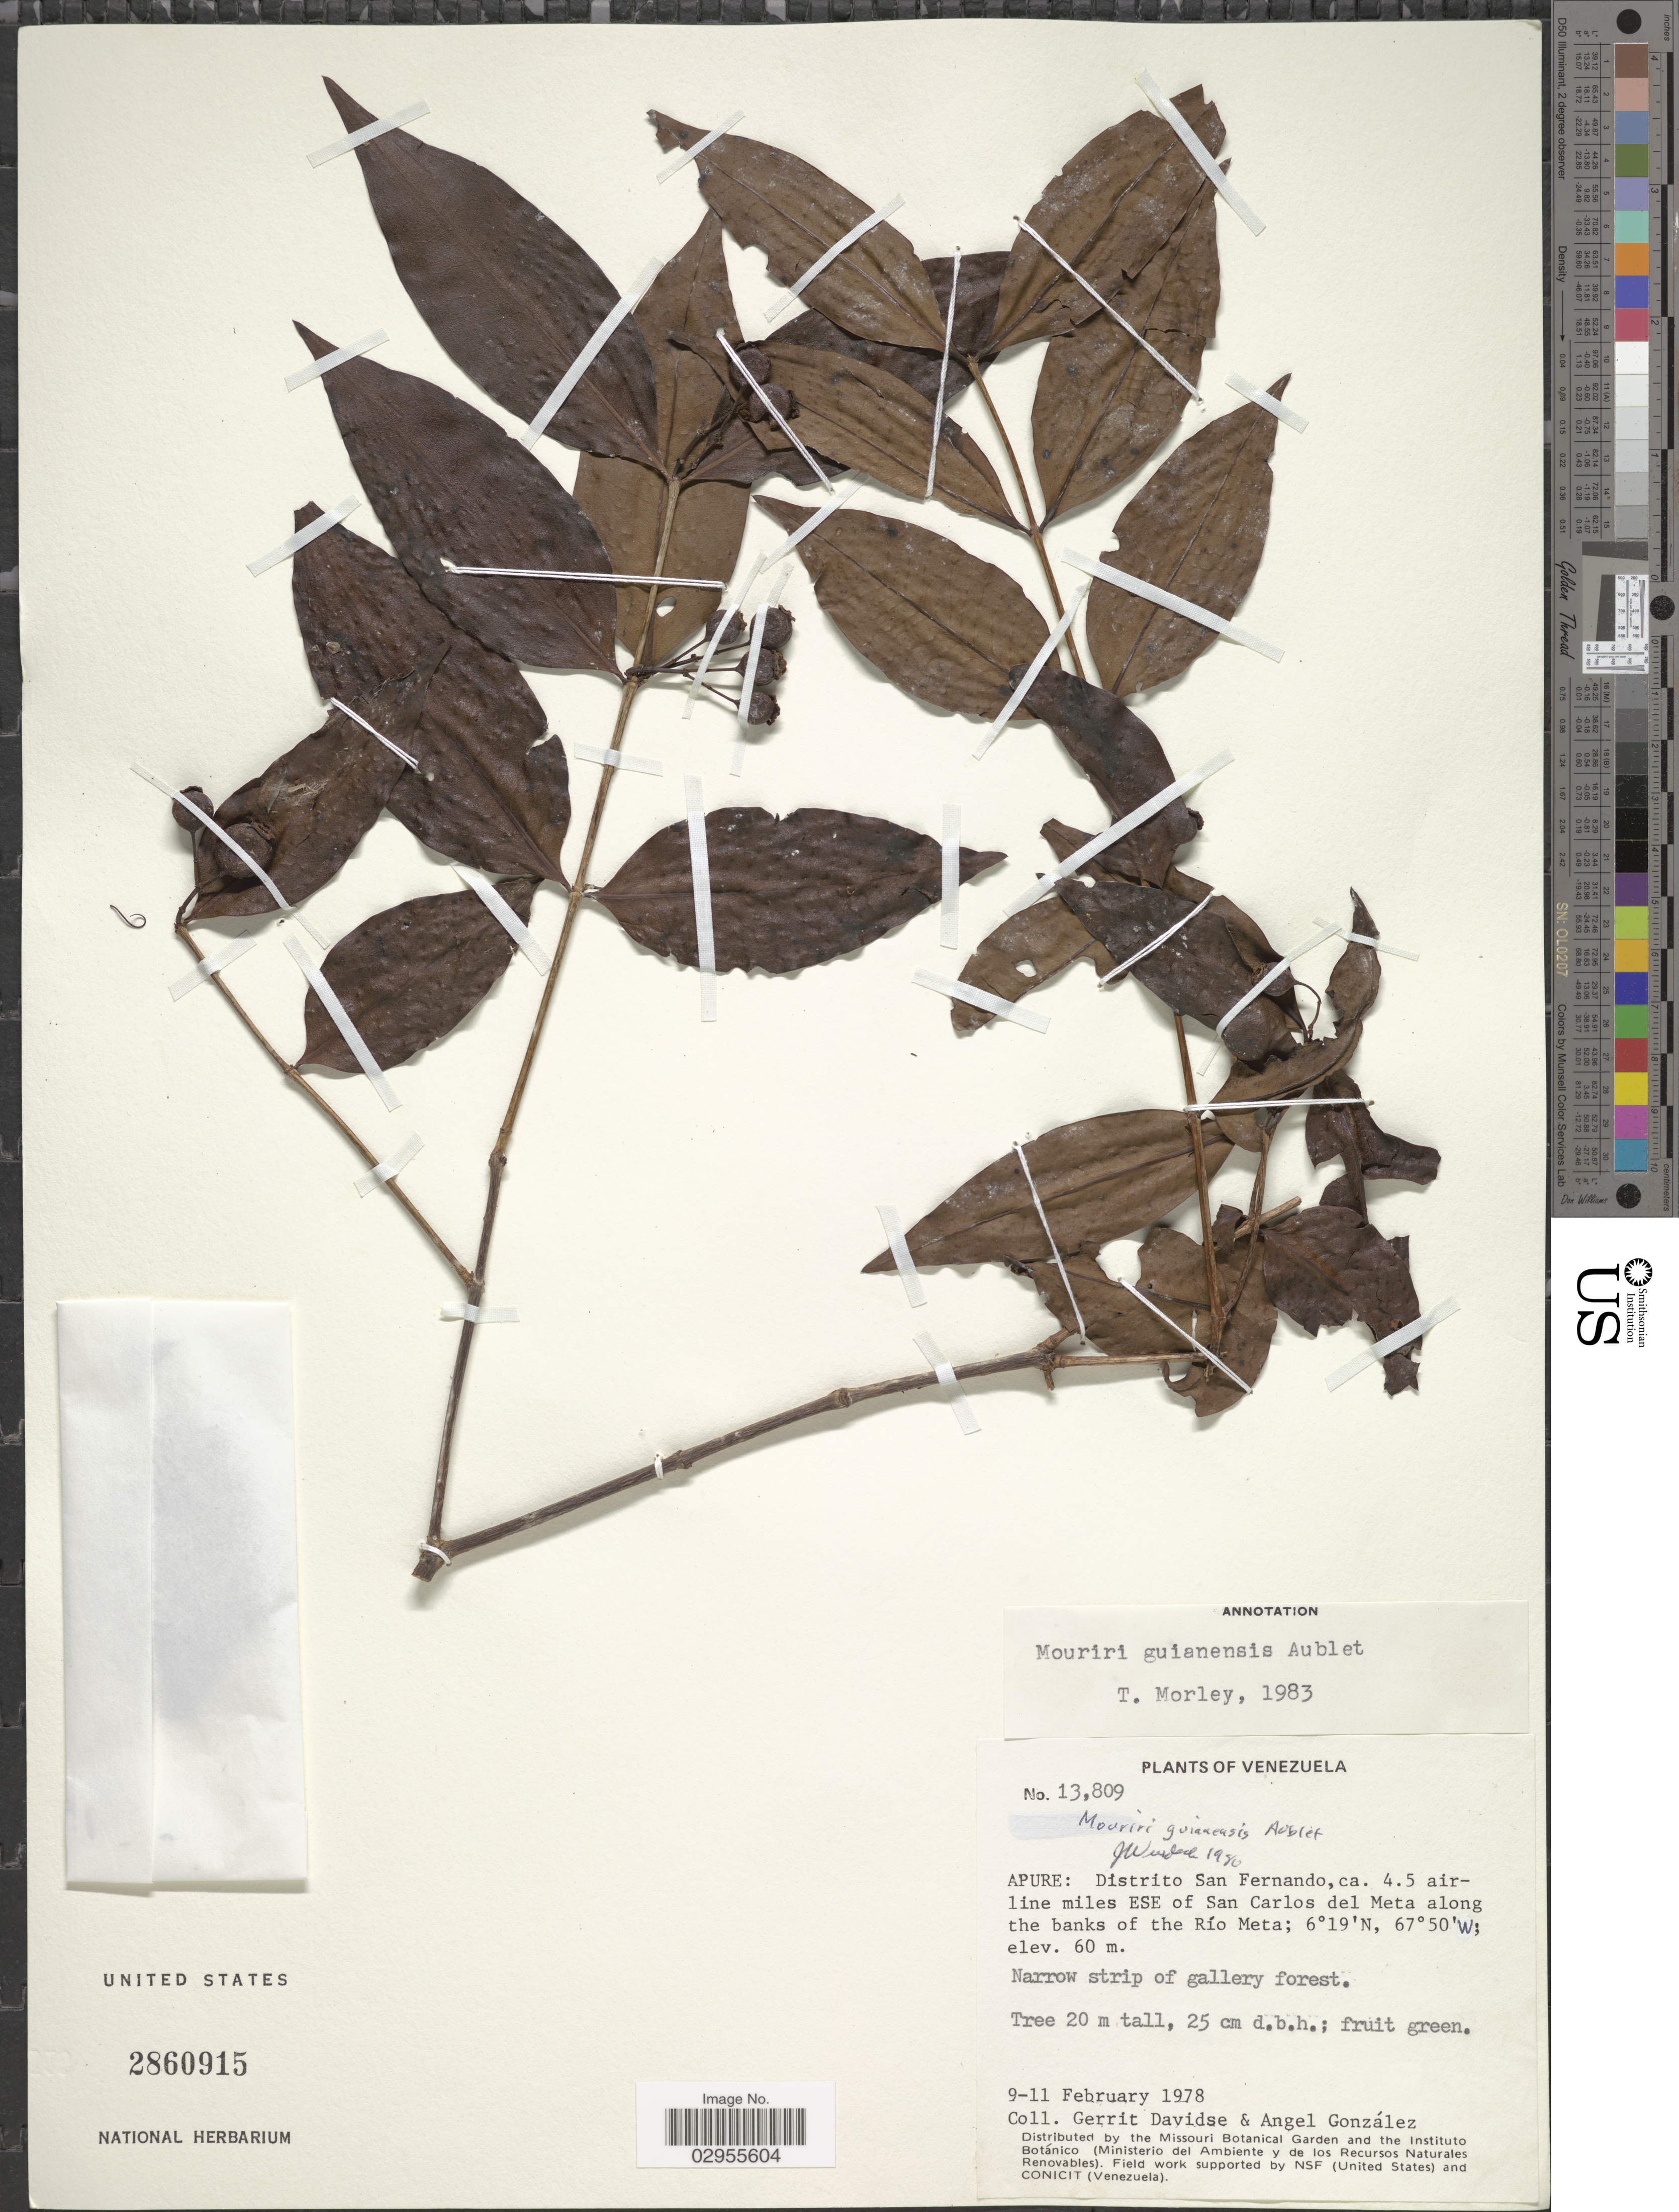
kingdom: Plantae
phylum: Tracheophyta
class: Magnoliopsida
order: Myrtales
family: Melastomataceae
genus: Mouriri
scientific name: Mouriri guianensis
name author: Aubl.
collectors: G. Davidse & A. C. González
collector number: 13809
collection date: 1978-02-09/1978-02-11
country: Venezuela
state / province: Apure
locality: Apure: Distrito San Fernando, ca. 4.5 air-line miles ESE of San Carlos del Meta along the banks of the Río Meta.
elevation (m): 60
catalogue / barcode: US 2860915